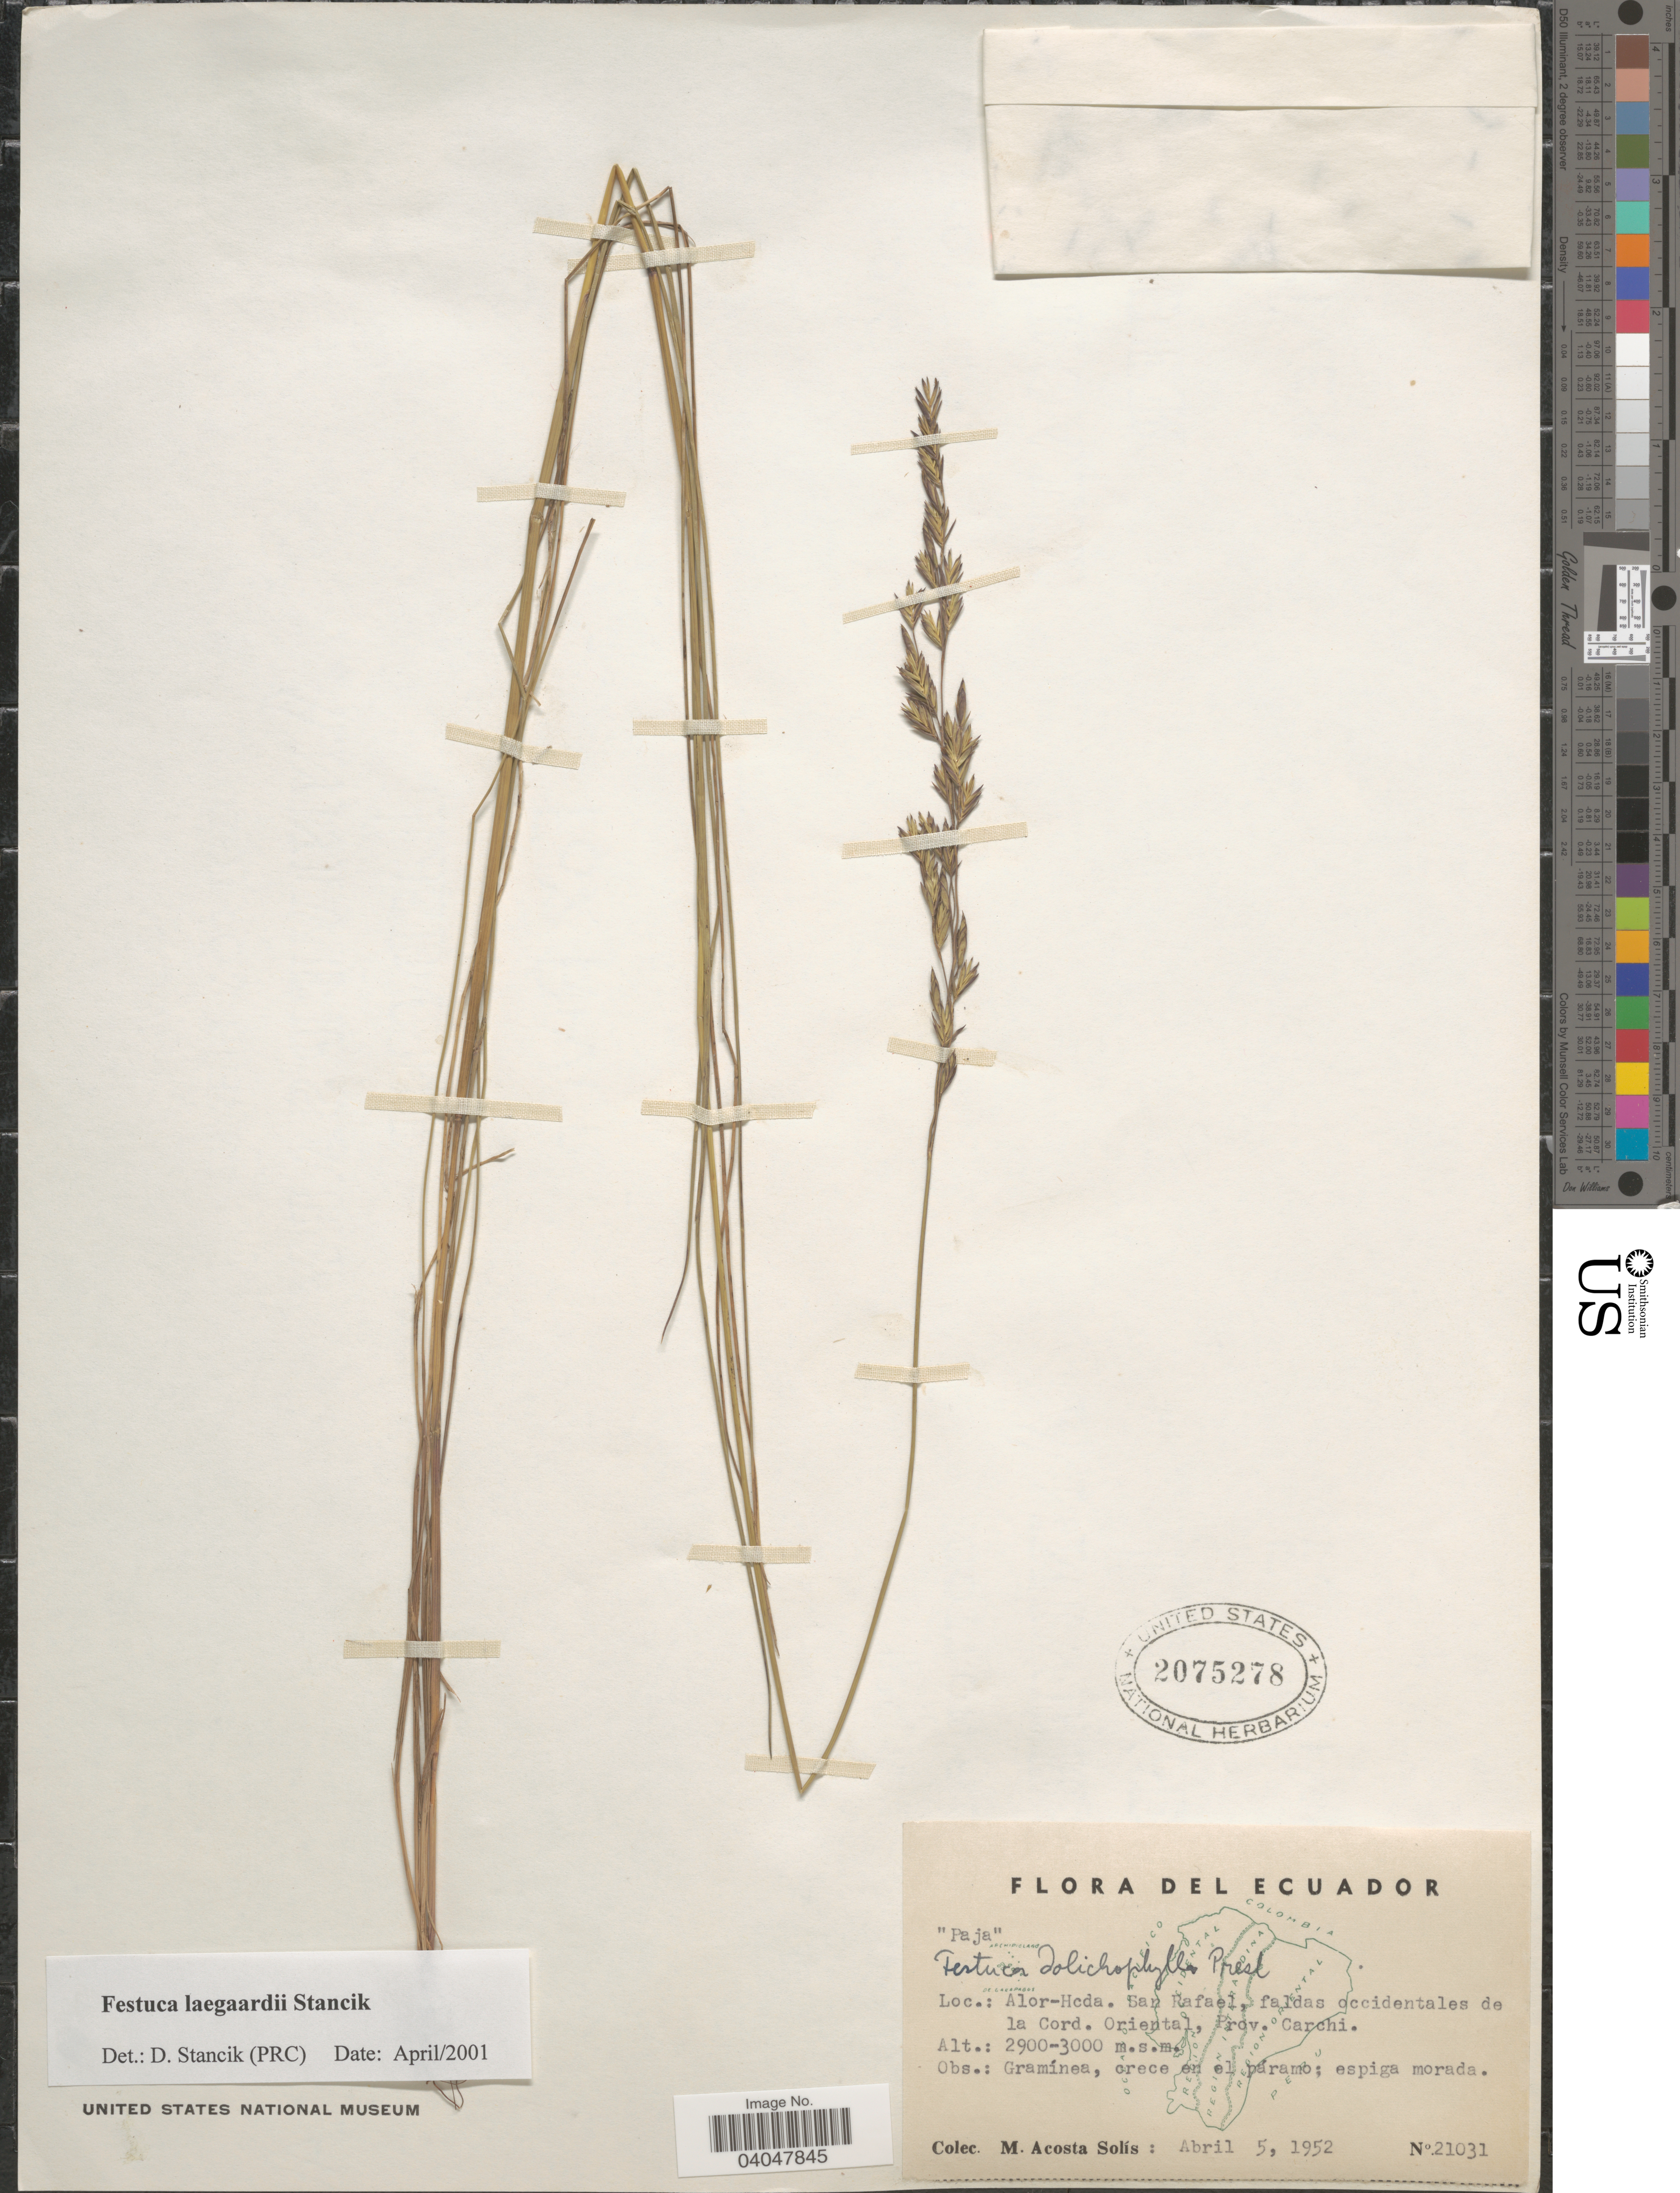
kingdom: Plantae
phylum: Tracheophyta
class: Liliopsida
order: Poales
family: Poaceae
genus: Festuca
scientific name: Festuca laegaardii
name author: Stancik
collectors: M. Acosta Solis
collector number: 21031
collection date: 1952-04-05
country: Ecuador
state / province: Carchi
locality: Alor-Hcda. San Rafael, faldas occidentales de la Cord. Oriental.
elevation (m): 2900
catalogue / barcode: US 2075278